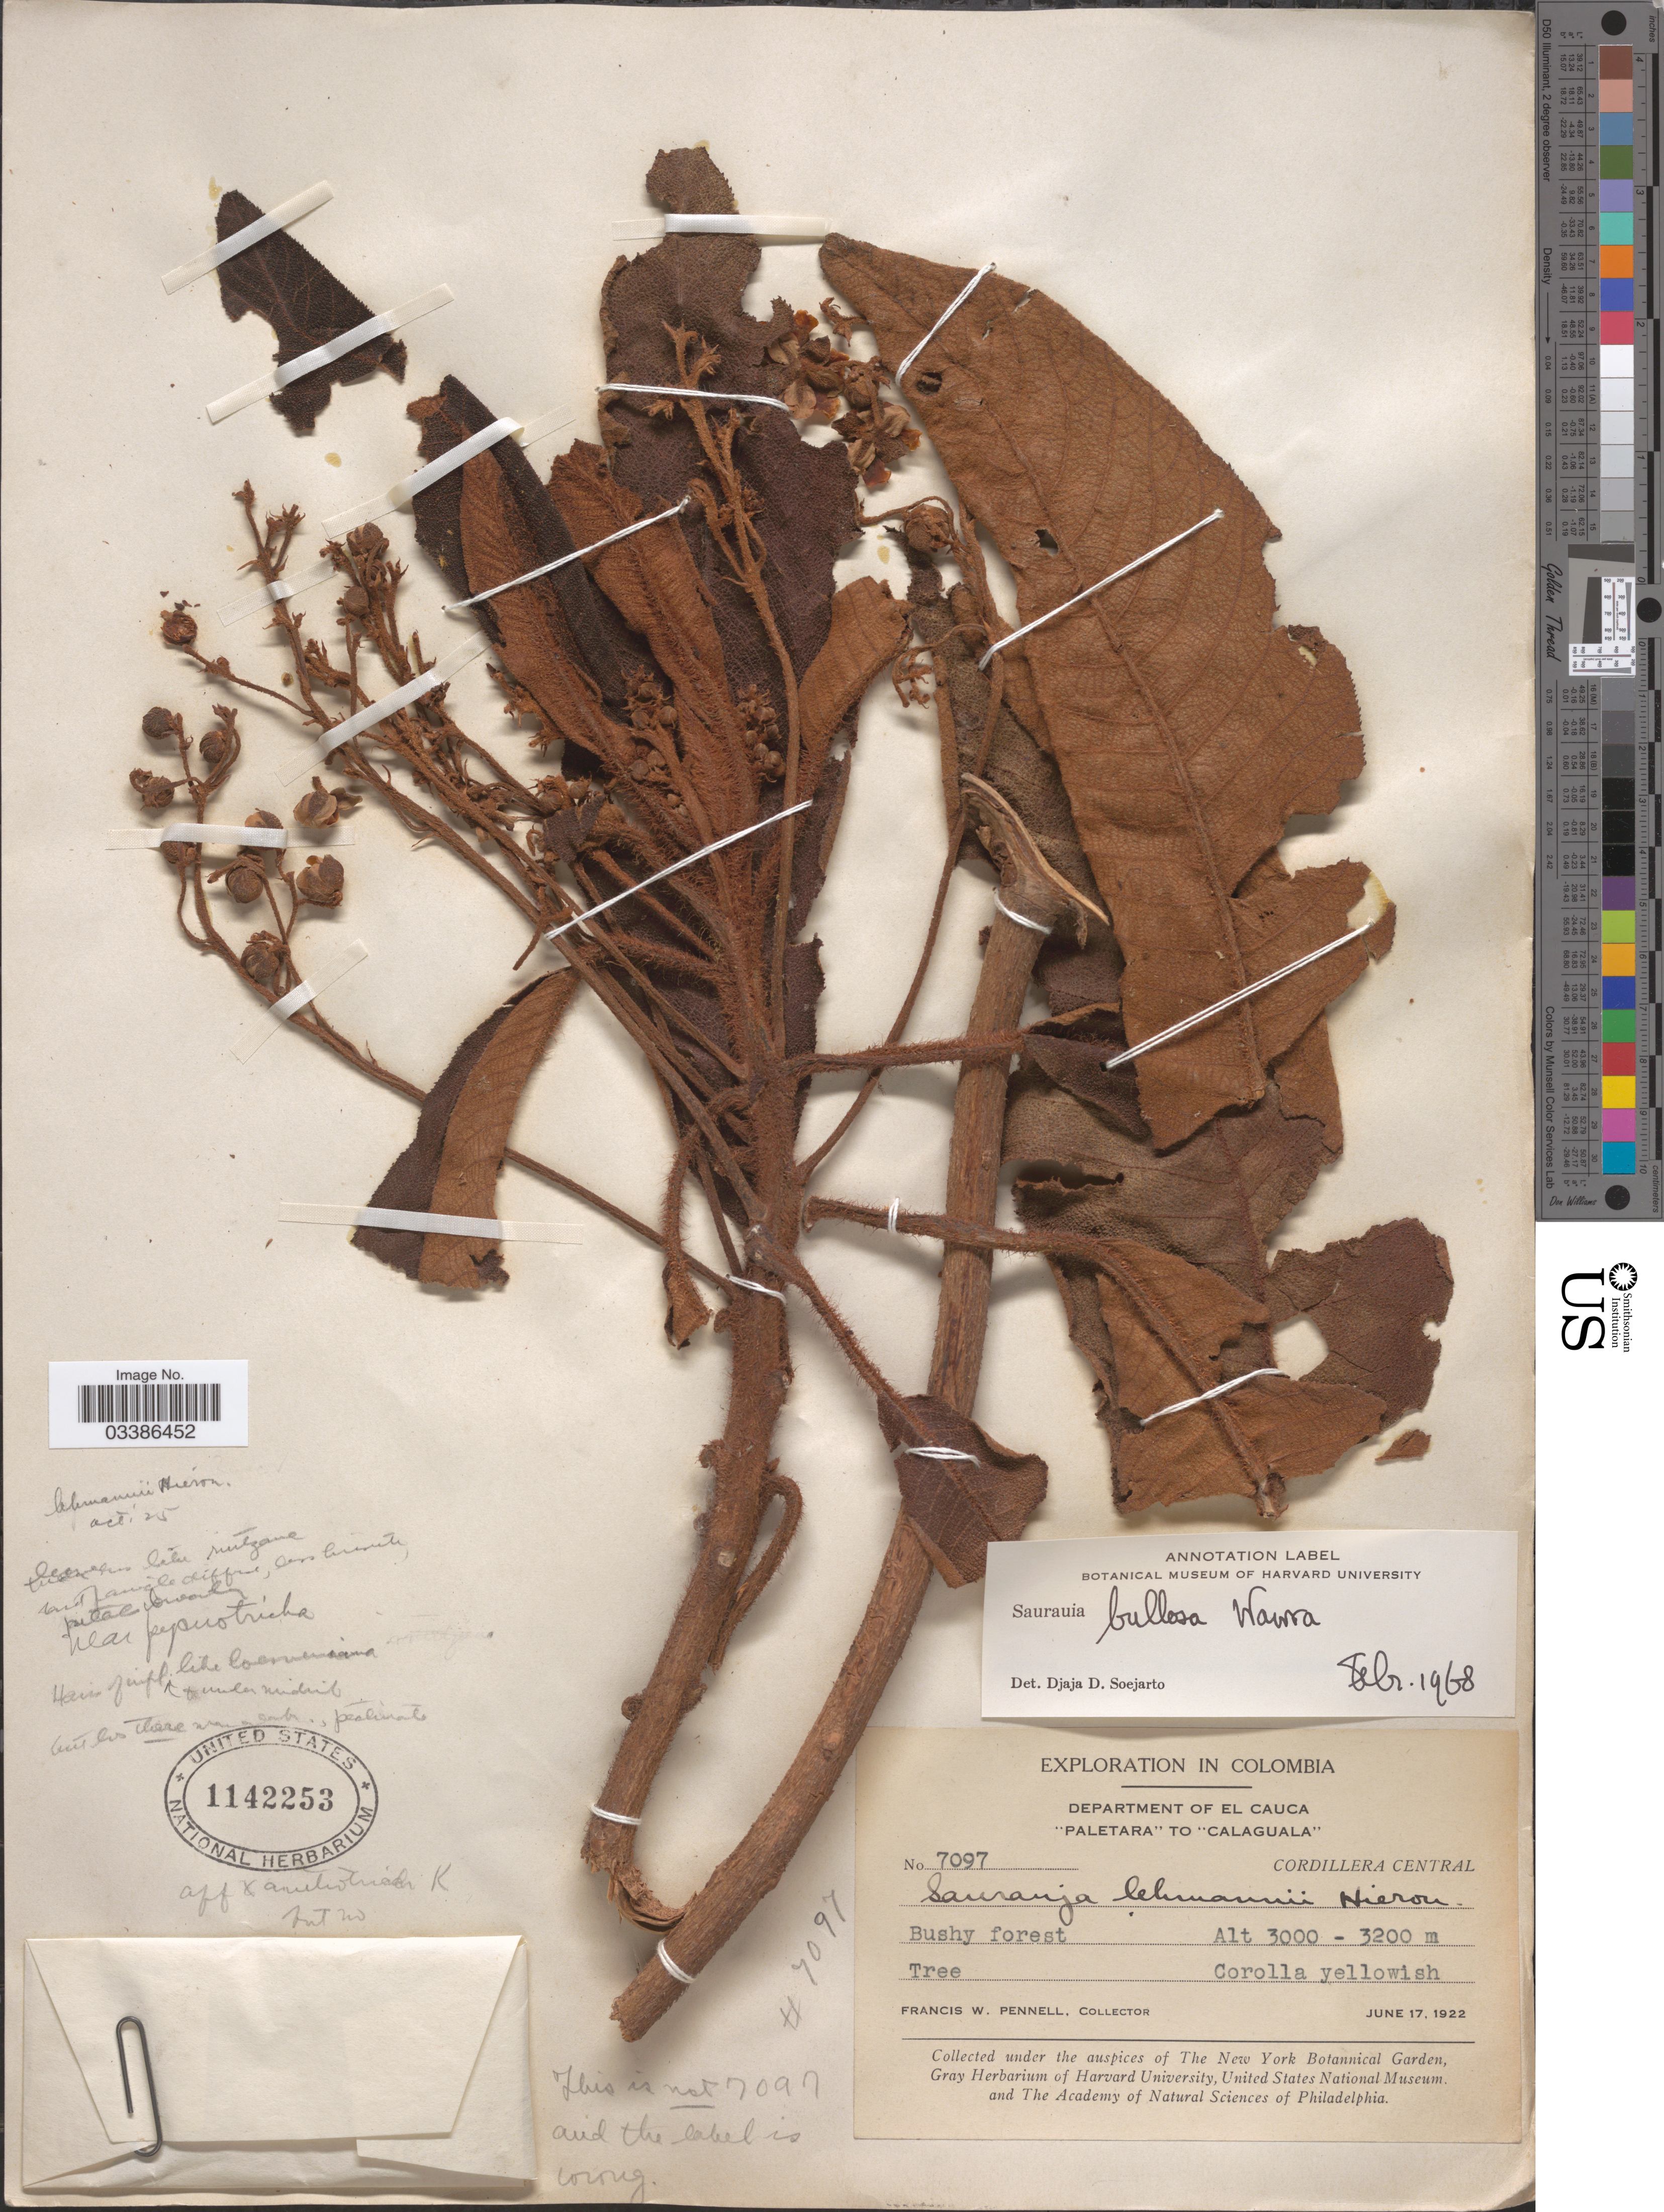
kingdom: Plantae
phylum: Tracheophyta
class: Magnoliopsida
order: Ericales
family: Actinidiaceae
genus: Saurauia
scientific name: Saurauia bullosa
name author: Wawra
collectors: F. W. Pennell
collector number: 7097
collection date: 1922-06-17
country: Colombia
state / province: Cauca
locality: Department of El Cauca. "Paletara" to "Calaguala". Cordillera Central.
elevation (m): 3000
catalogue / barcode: US 1142253